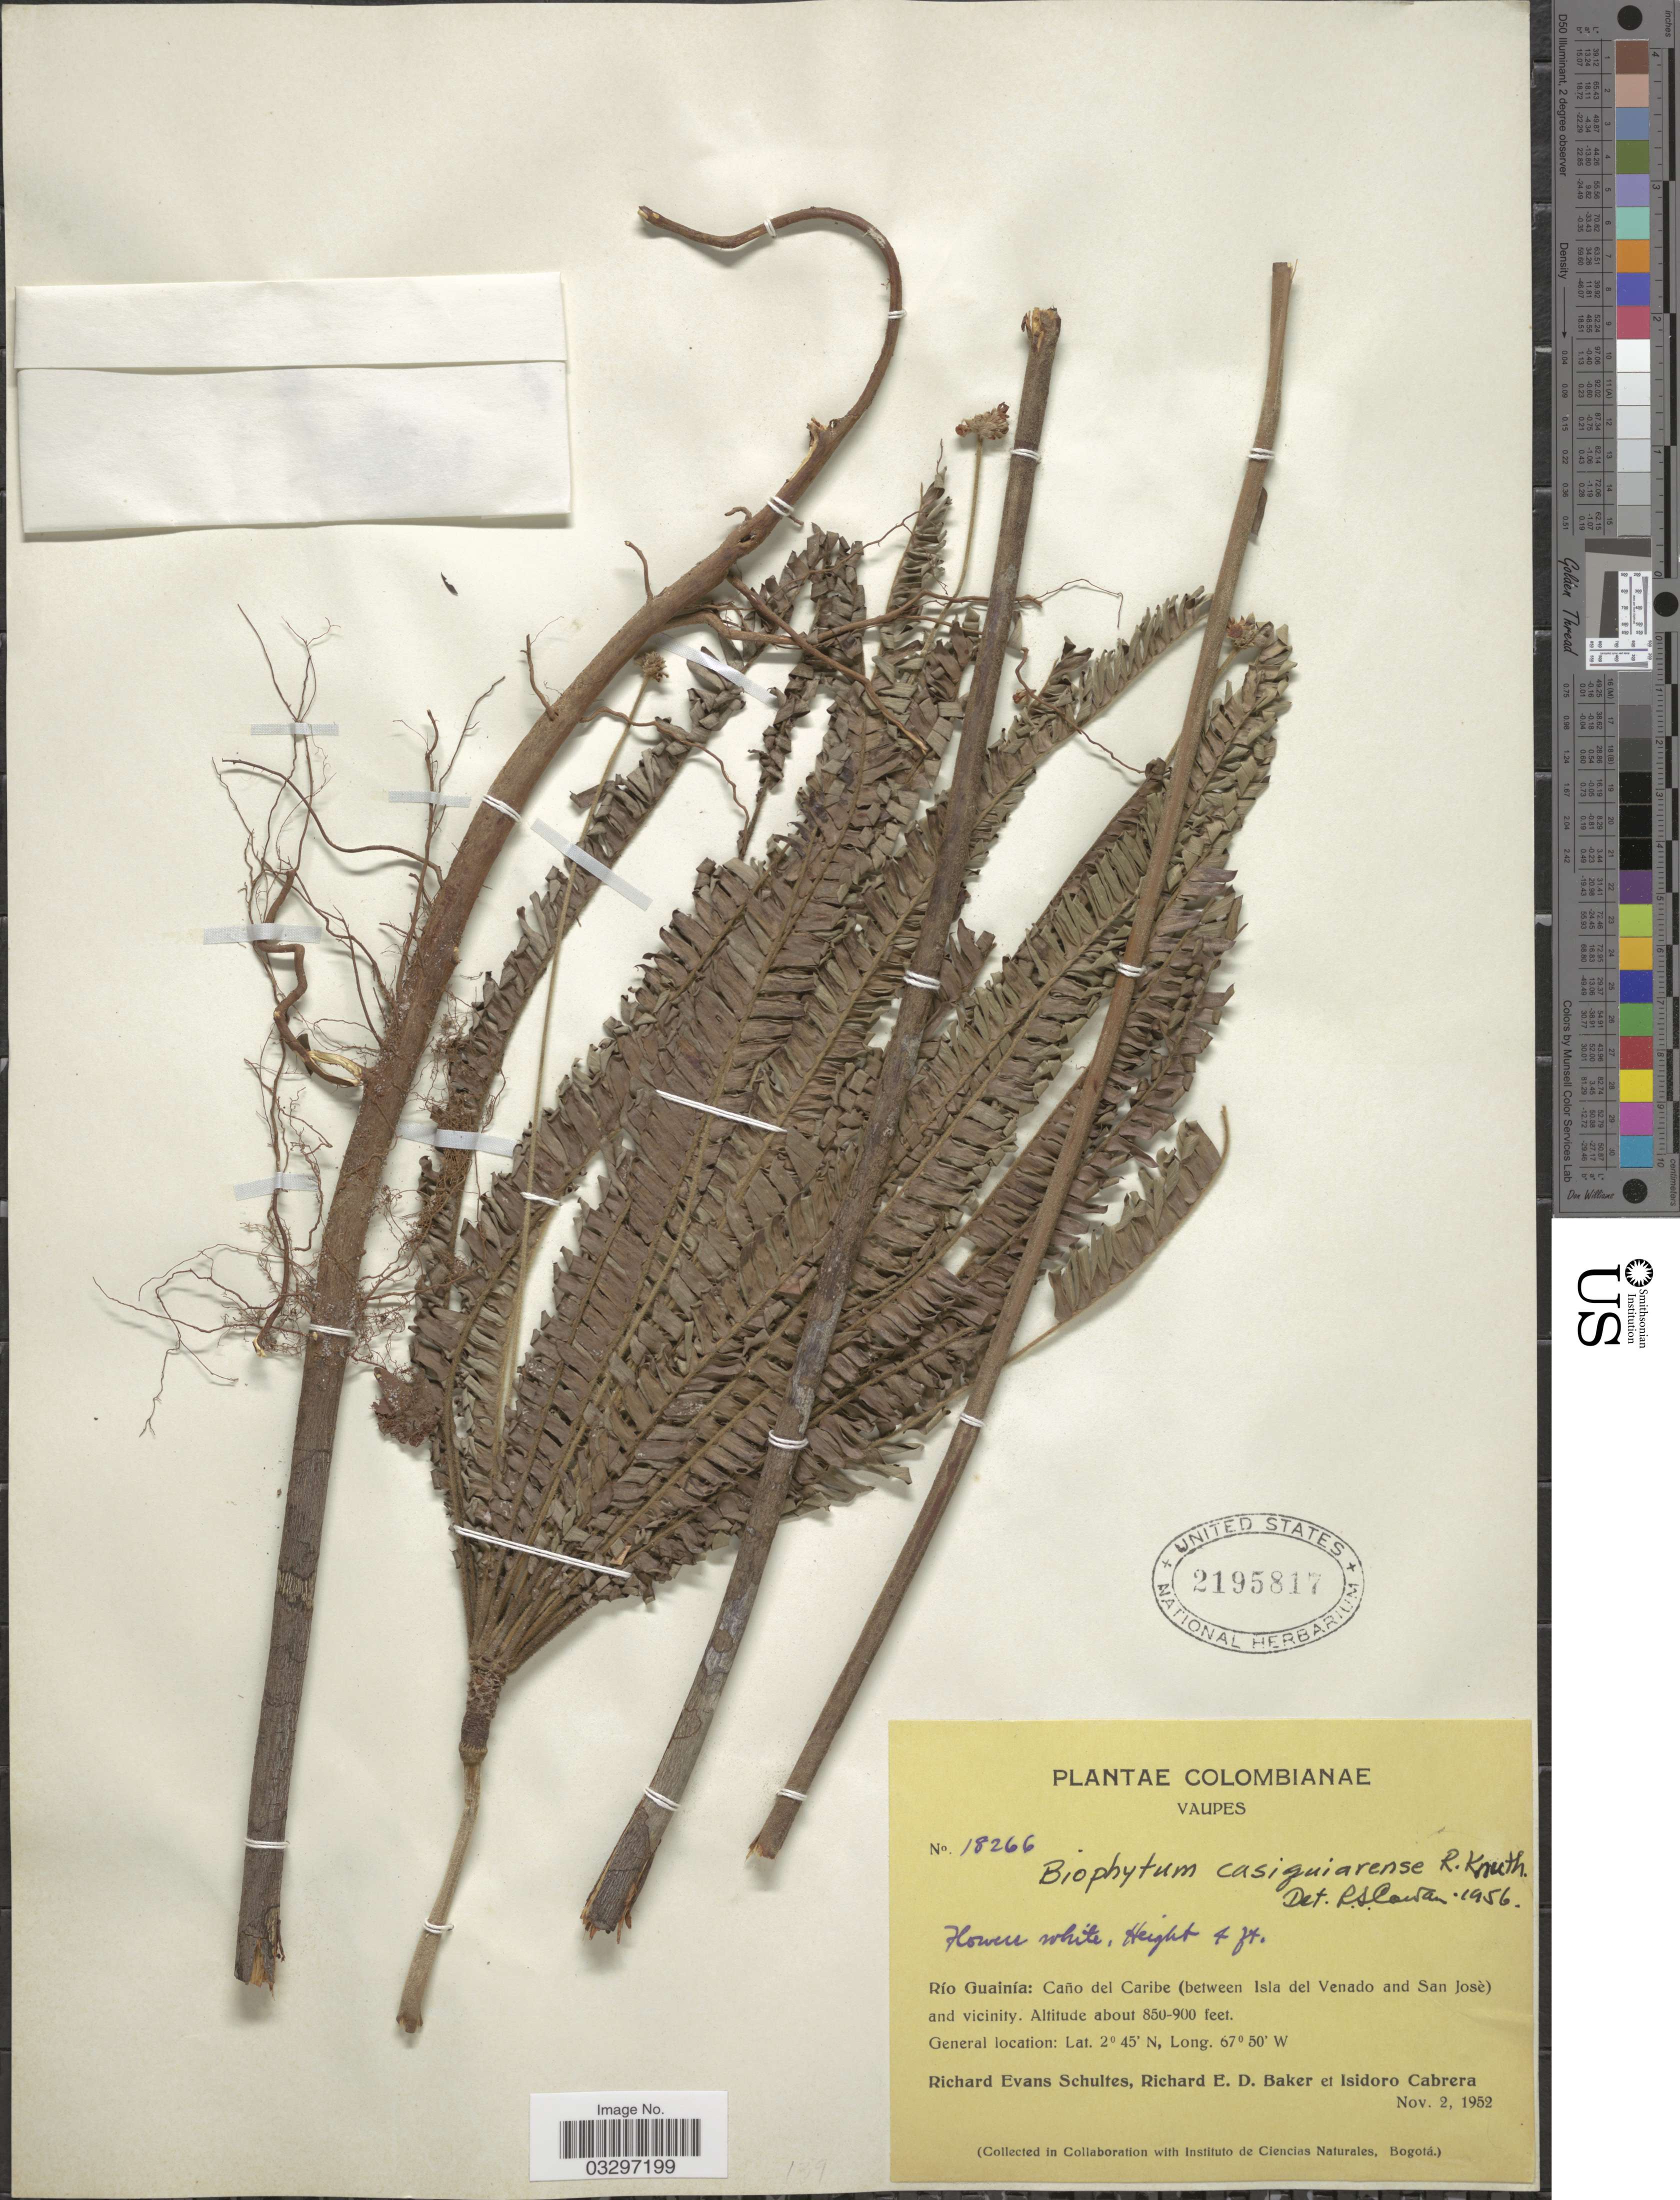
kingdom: Plantae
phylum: Tracheophyta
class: Magnoliopsida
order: Oxalidales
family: Oxalidaceae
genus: Biophytum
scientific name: Biophytum casiquiarense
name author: R. Knuth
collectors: R. E. Schultes, E. D. Baker & I. Cabrera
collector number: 18266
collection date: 1952-11-02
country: Colombia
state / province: Vaupés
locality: Río Guainía: Caño del Caribe (between Isla del Venado and San Josè) and vicinity.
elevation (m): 259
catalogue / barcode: US 2195817